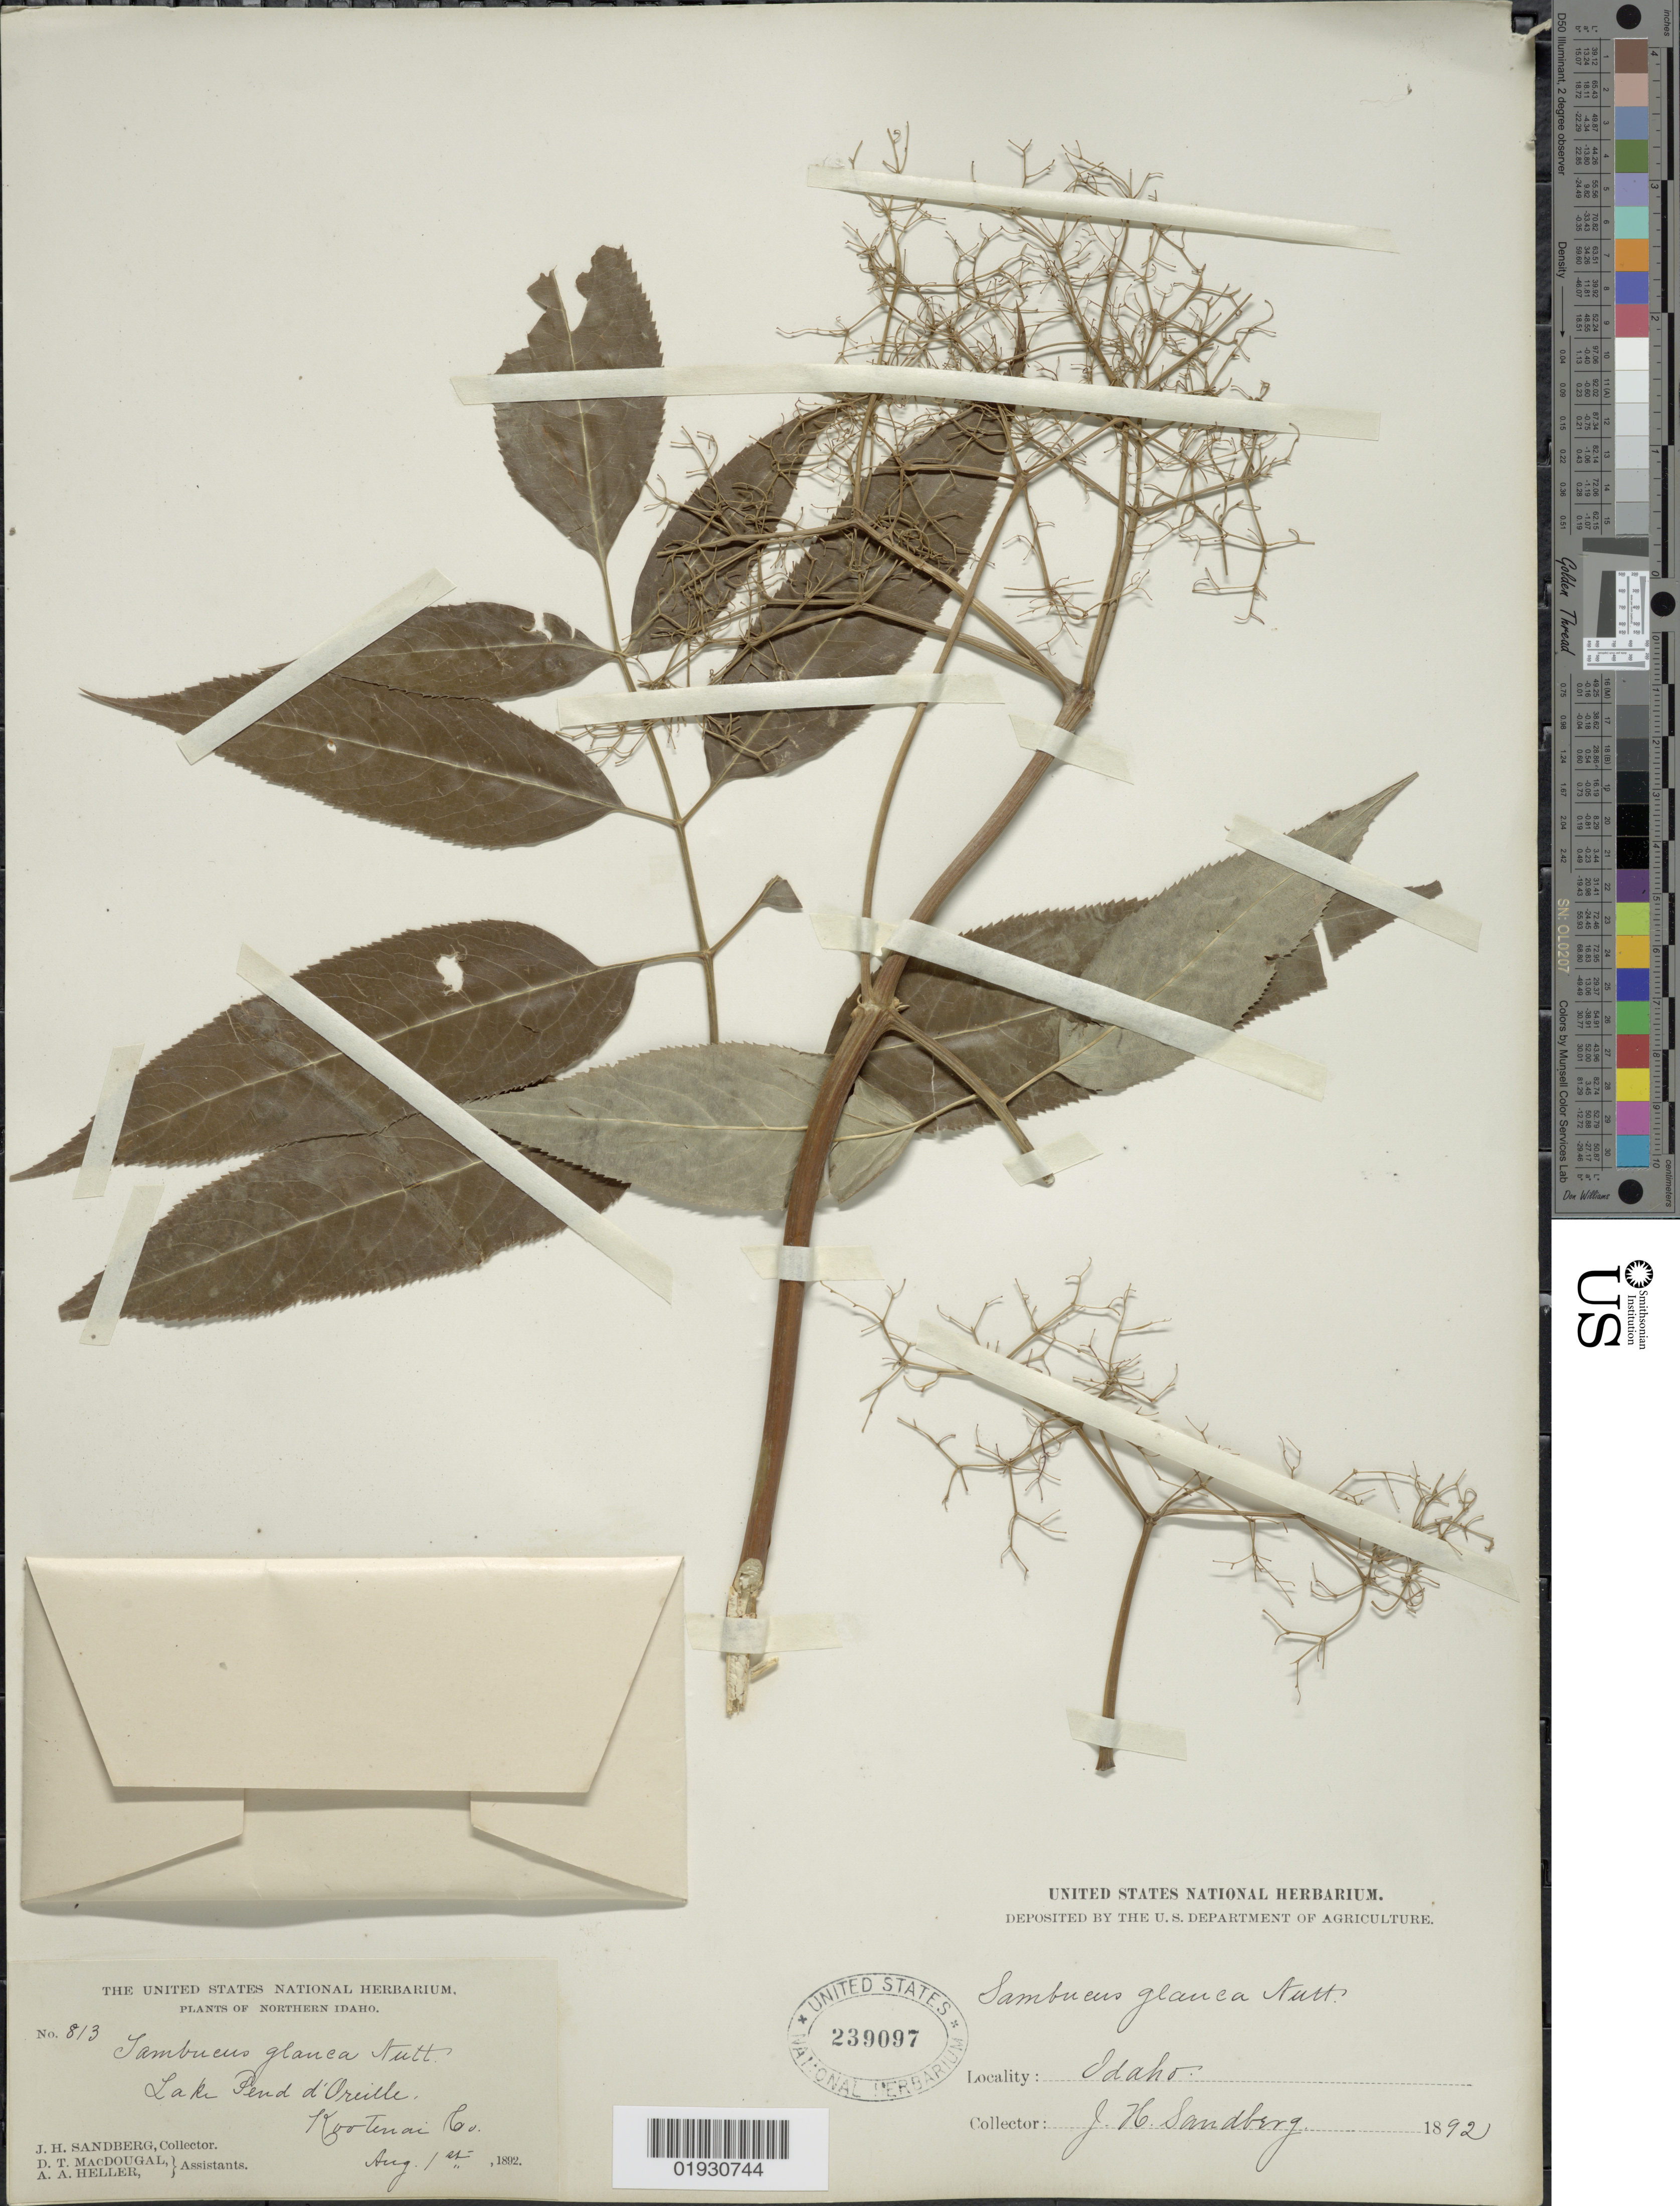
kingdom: Plantae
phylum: Tracheophyta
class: Magnoliopsida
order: Dipsacales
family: Viburnaceae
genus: Sambucus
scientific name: Sambucus cerulea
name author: Raf.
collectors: J. H. Sandberg, D. T. MacDougal & A. A. Heller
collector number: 813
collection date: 1892-08-01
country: United States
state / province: Idaho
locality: Northern Idaho, Lake Pend d'Oreille, Kootenai Co.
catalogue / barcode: US 239097